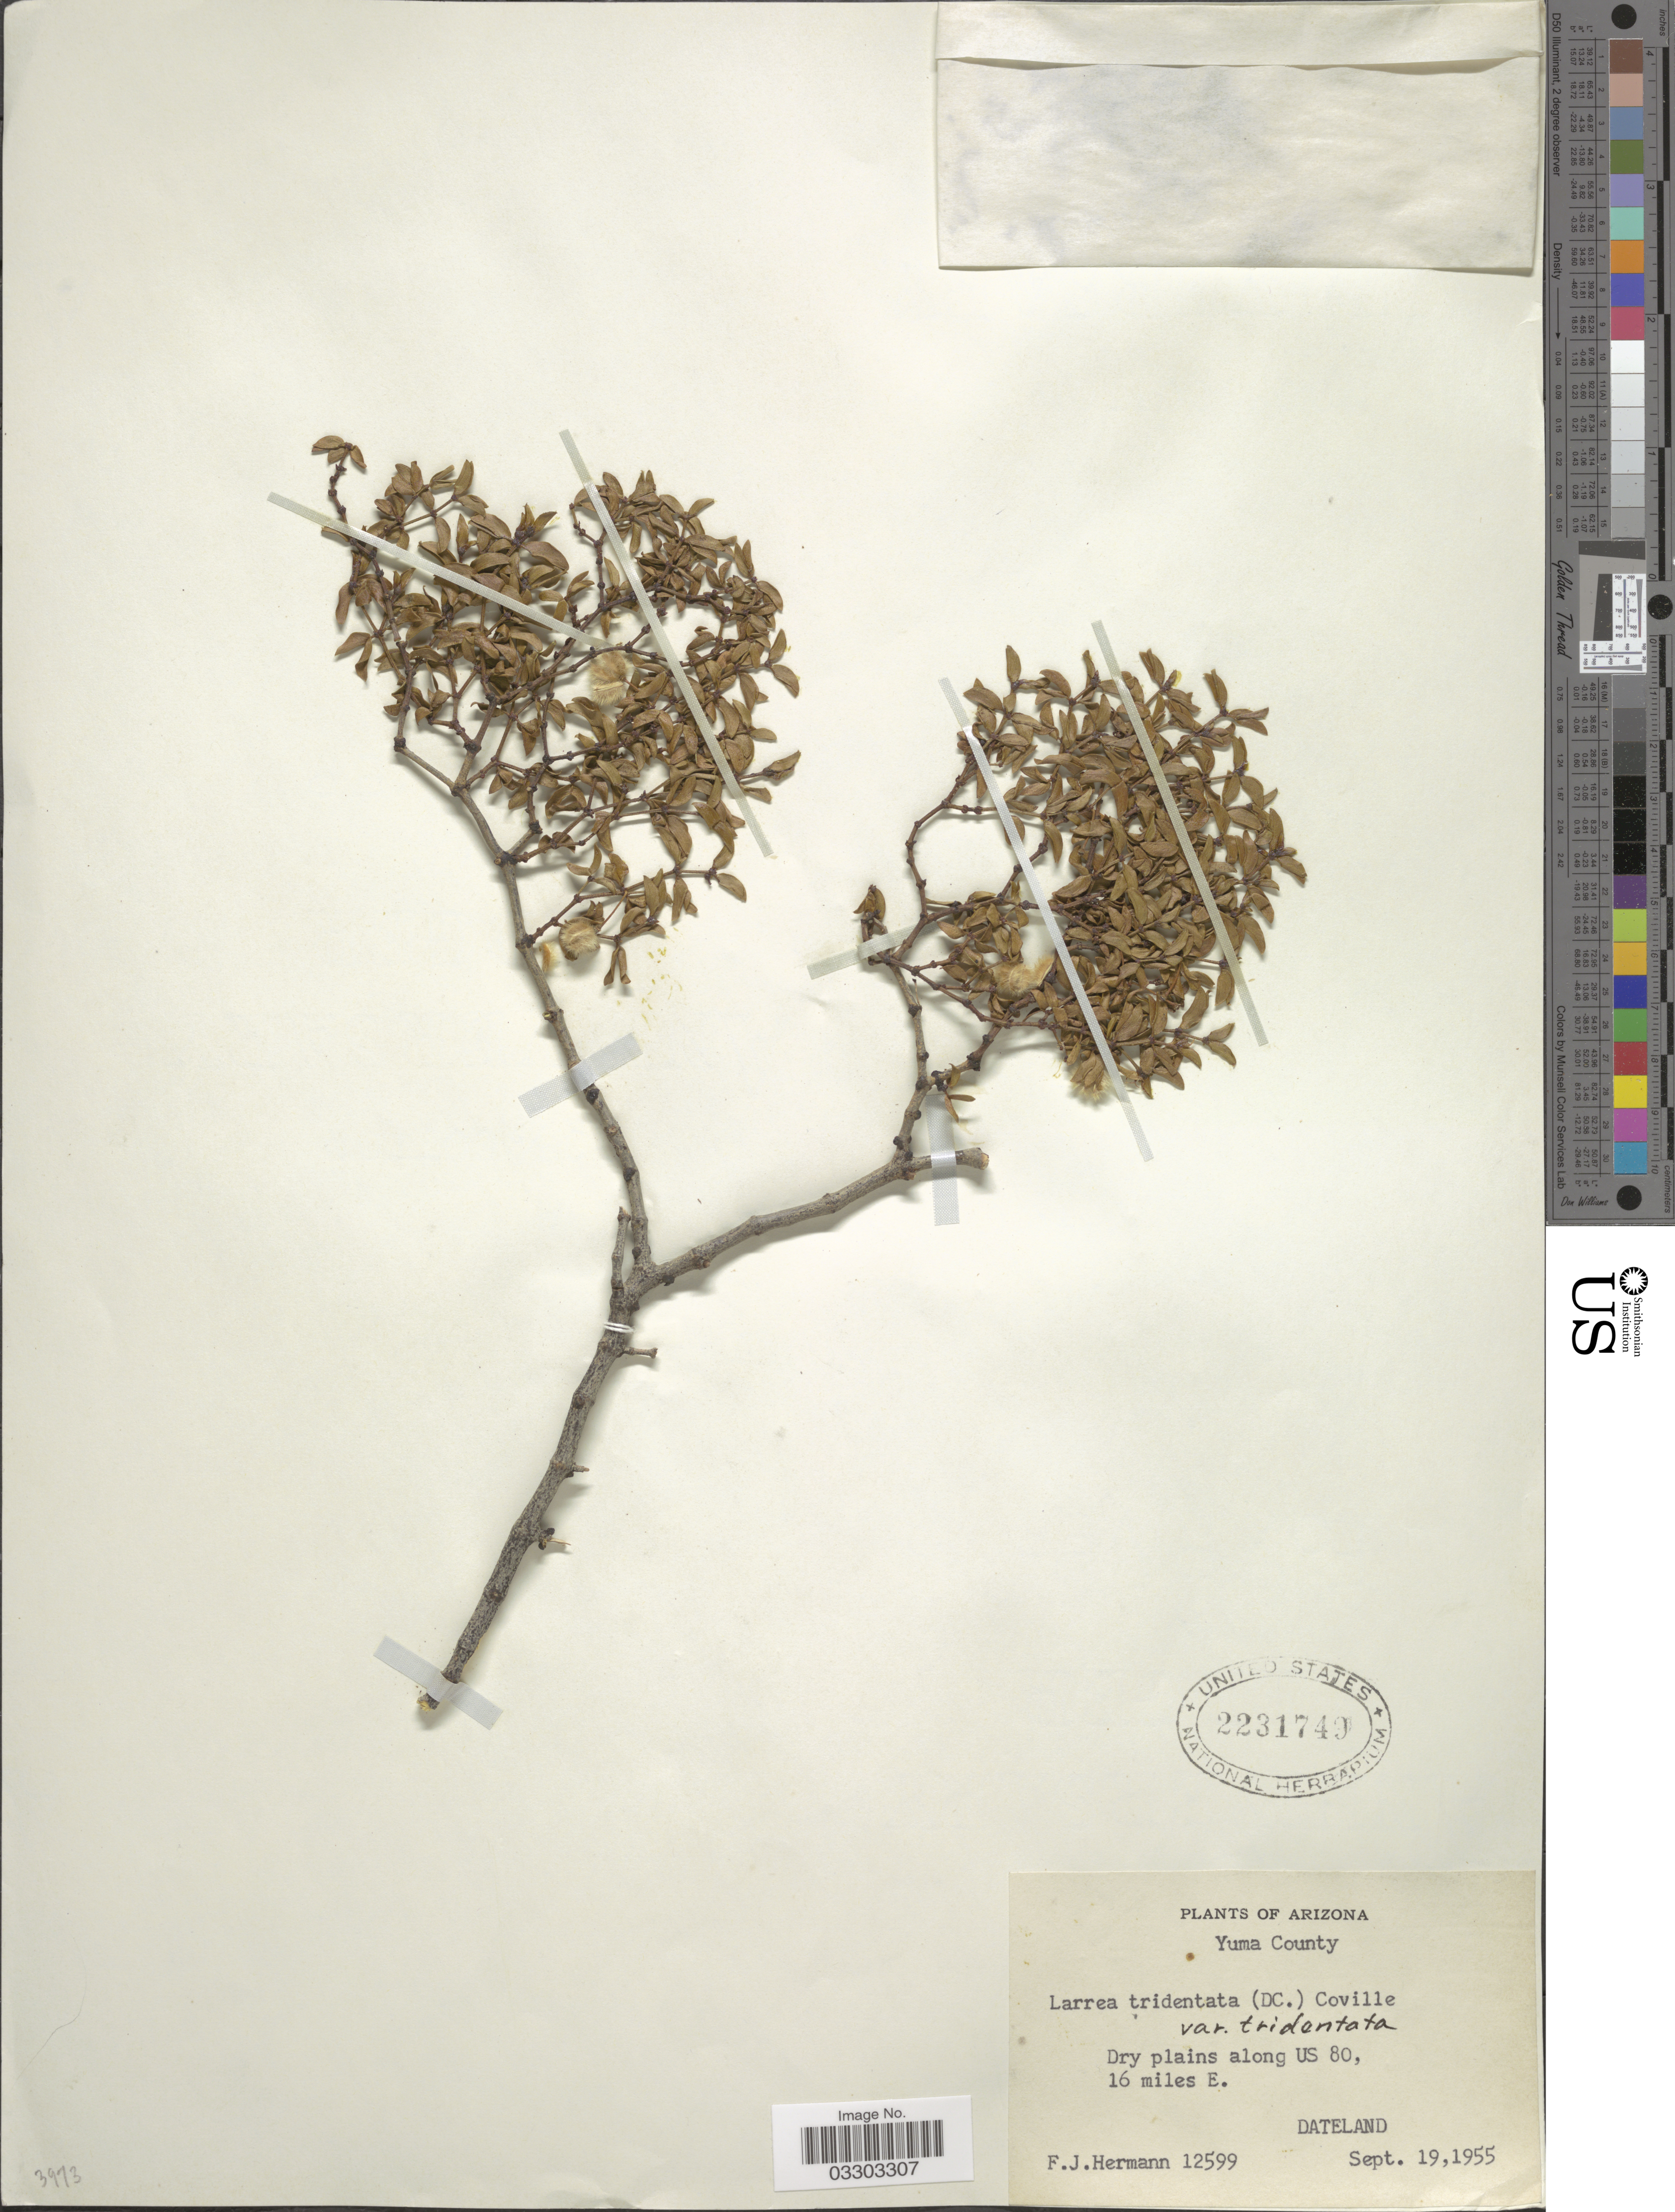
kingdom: Plantae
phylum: Tracheophyta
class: Magnoliopsida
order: Zygophyllales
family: Zygophyllaceae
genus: Larrea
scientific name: Larrea tridentata var. tridentata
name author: (Sessé & Moc. ex DC.) Coville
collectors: F. J. Hermann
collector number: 12599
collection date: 1955-09-19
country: United States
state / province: Arizona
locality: Yuma County. Dry plains along US 80, 16 miles E. Dateland.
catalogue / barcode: US 2231749